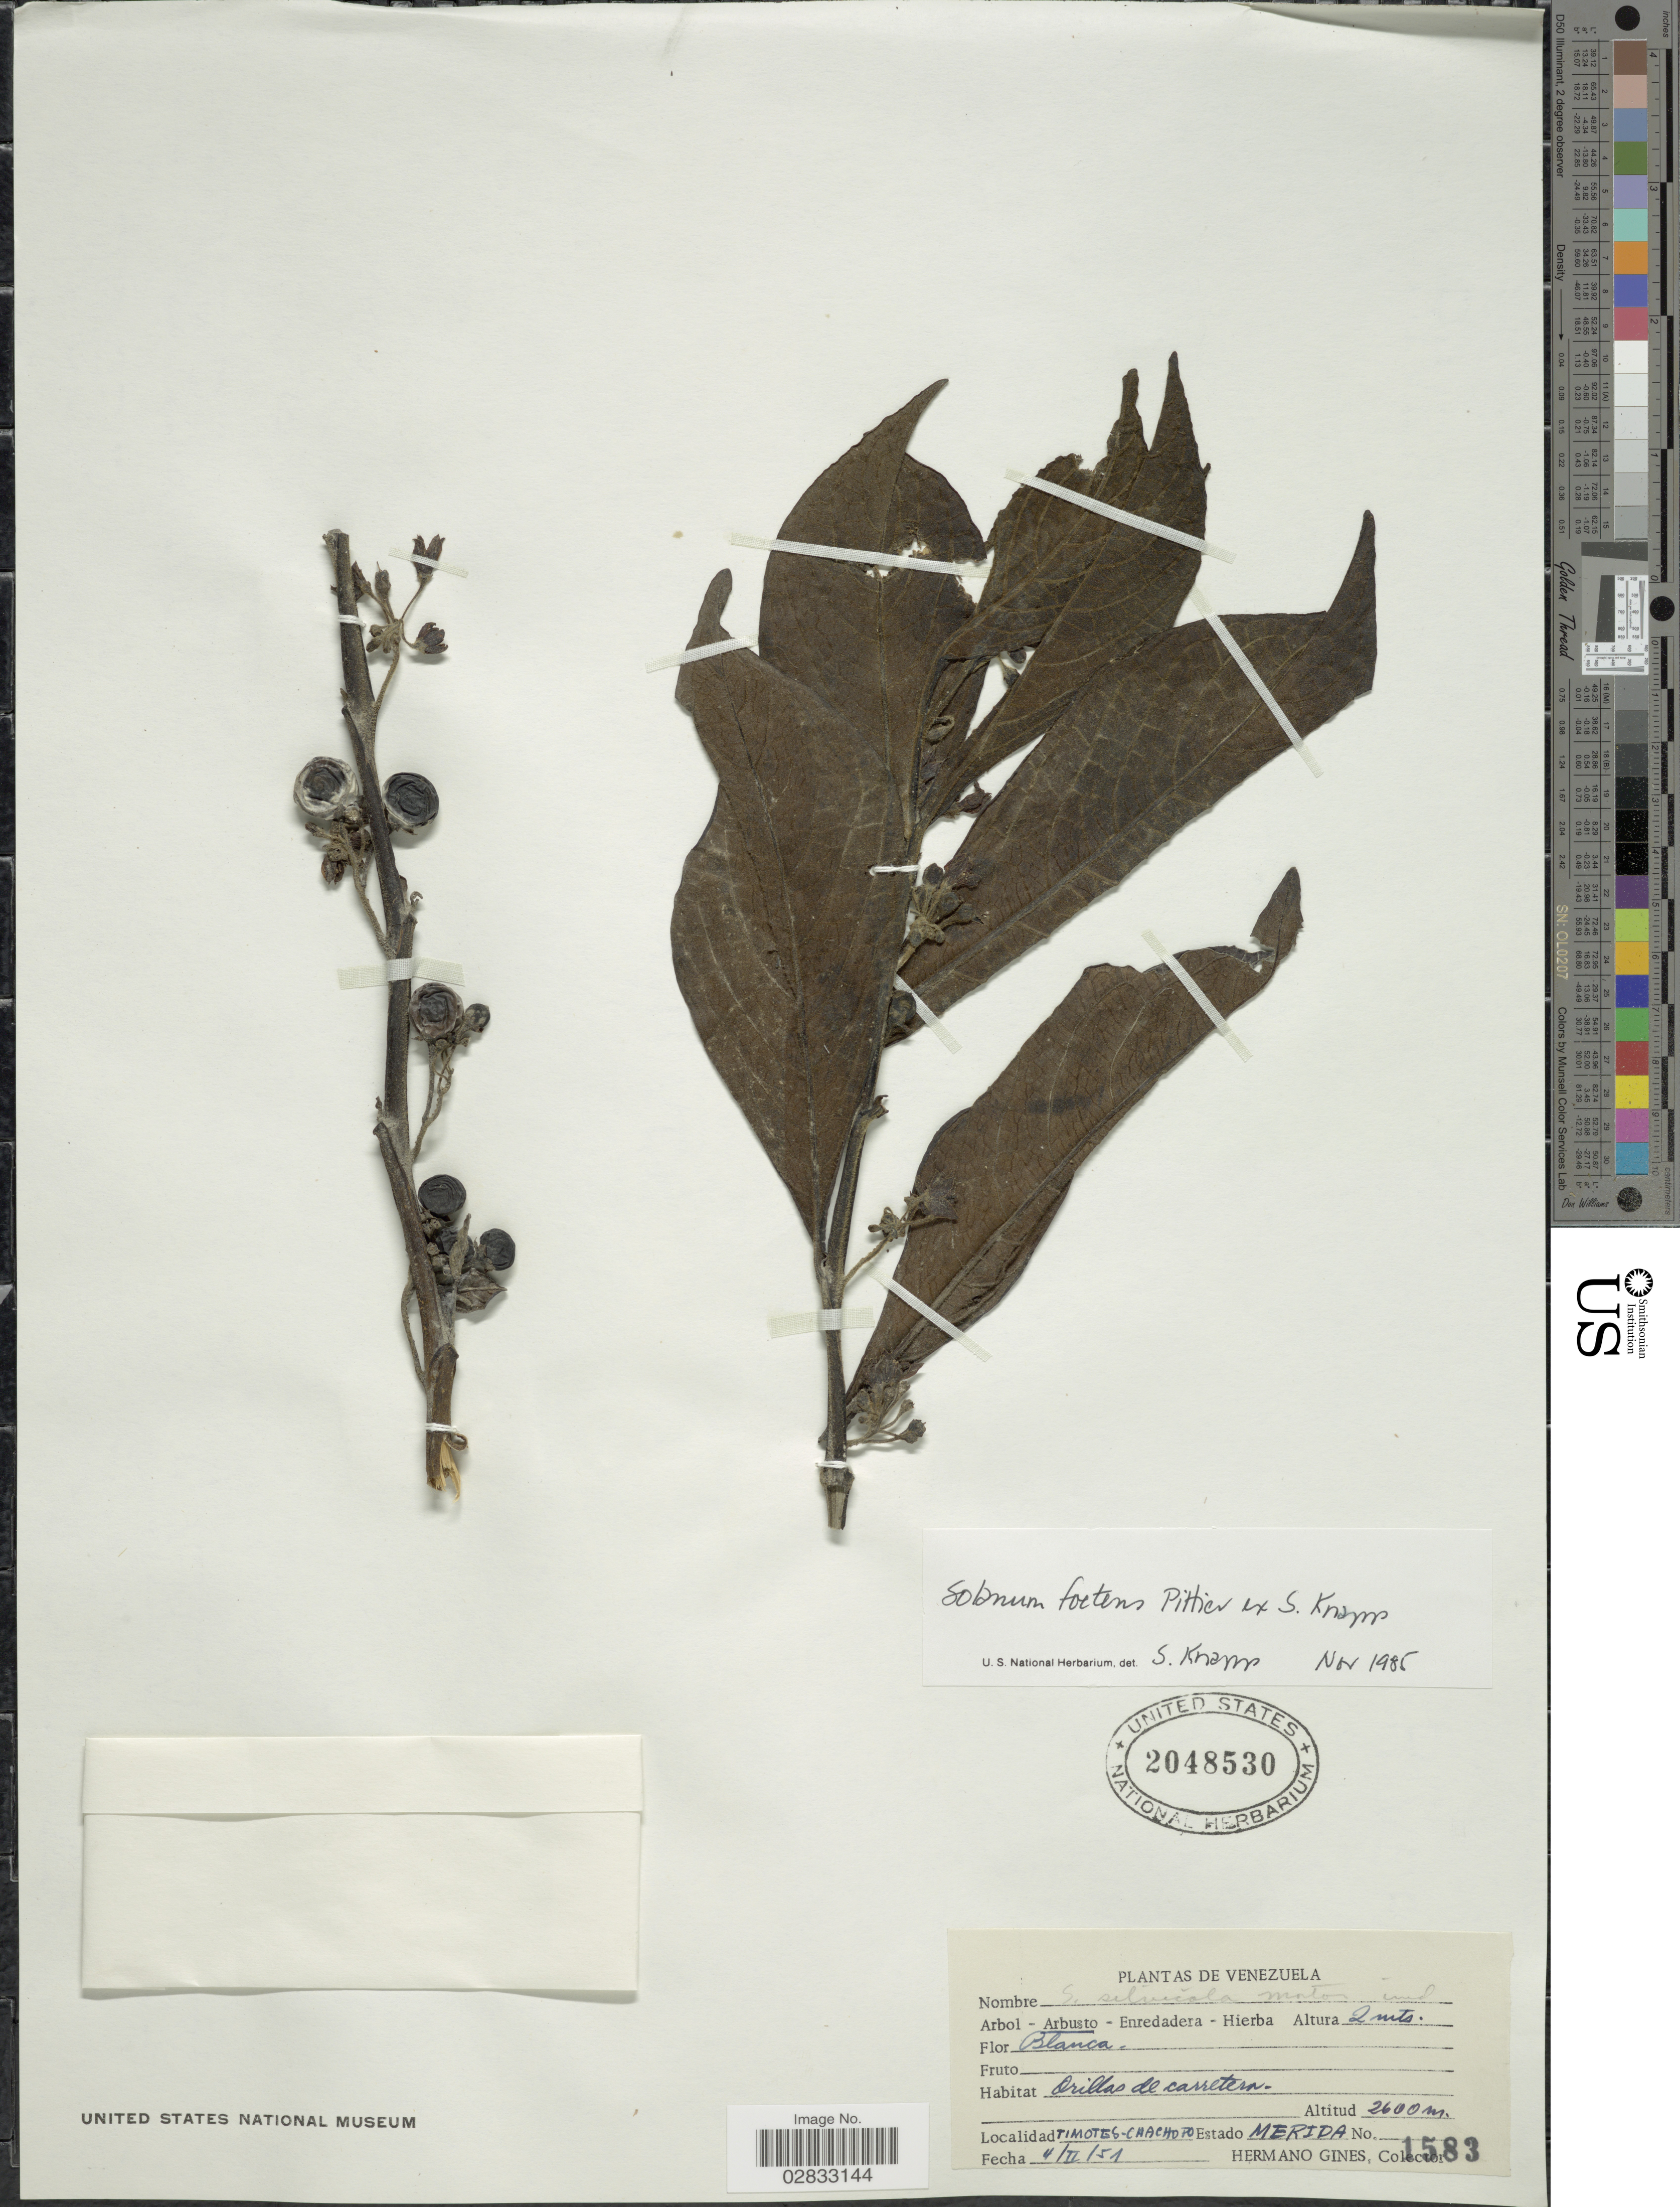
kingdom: Plantae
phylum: Tracheophyta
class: Magnoliopsida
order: Solanales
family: Solanaceae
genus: Solanum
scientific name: Solanum foetens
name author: Pittier ex S. Knapp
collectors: Bro. Gines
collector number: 1583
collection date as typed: Transcribed d/m/y: 4/2/51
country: Venezuela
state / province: Mérida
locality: Timotes- Chachopo.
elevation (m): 2600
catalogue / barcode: US 2048530